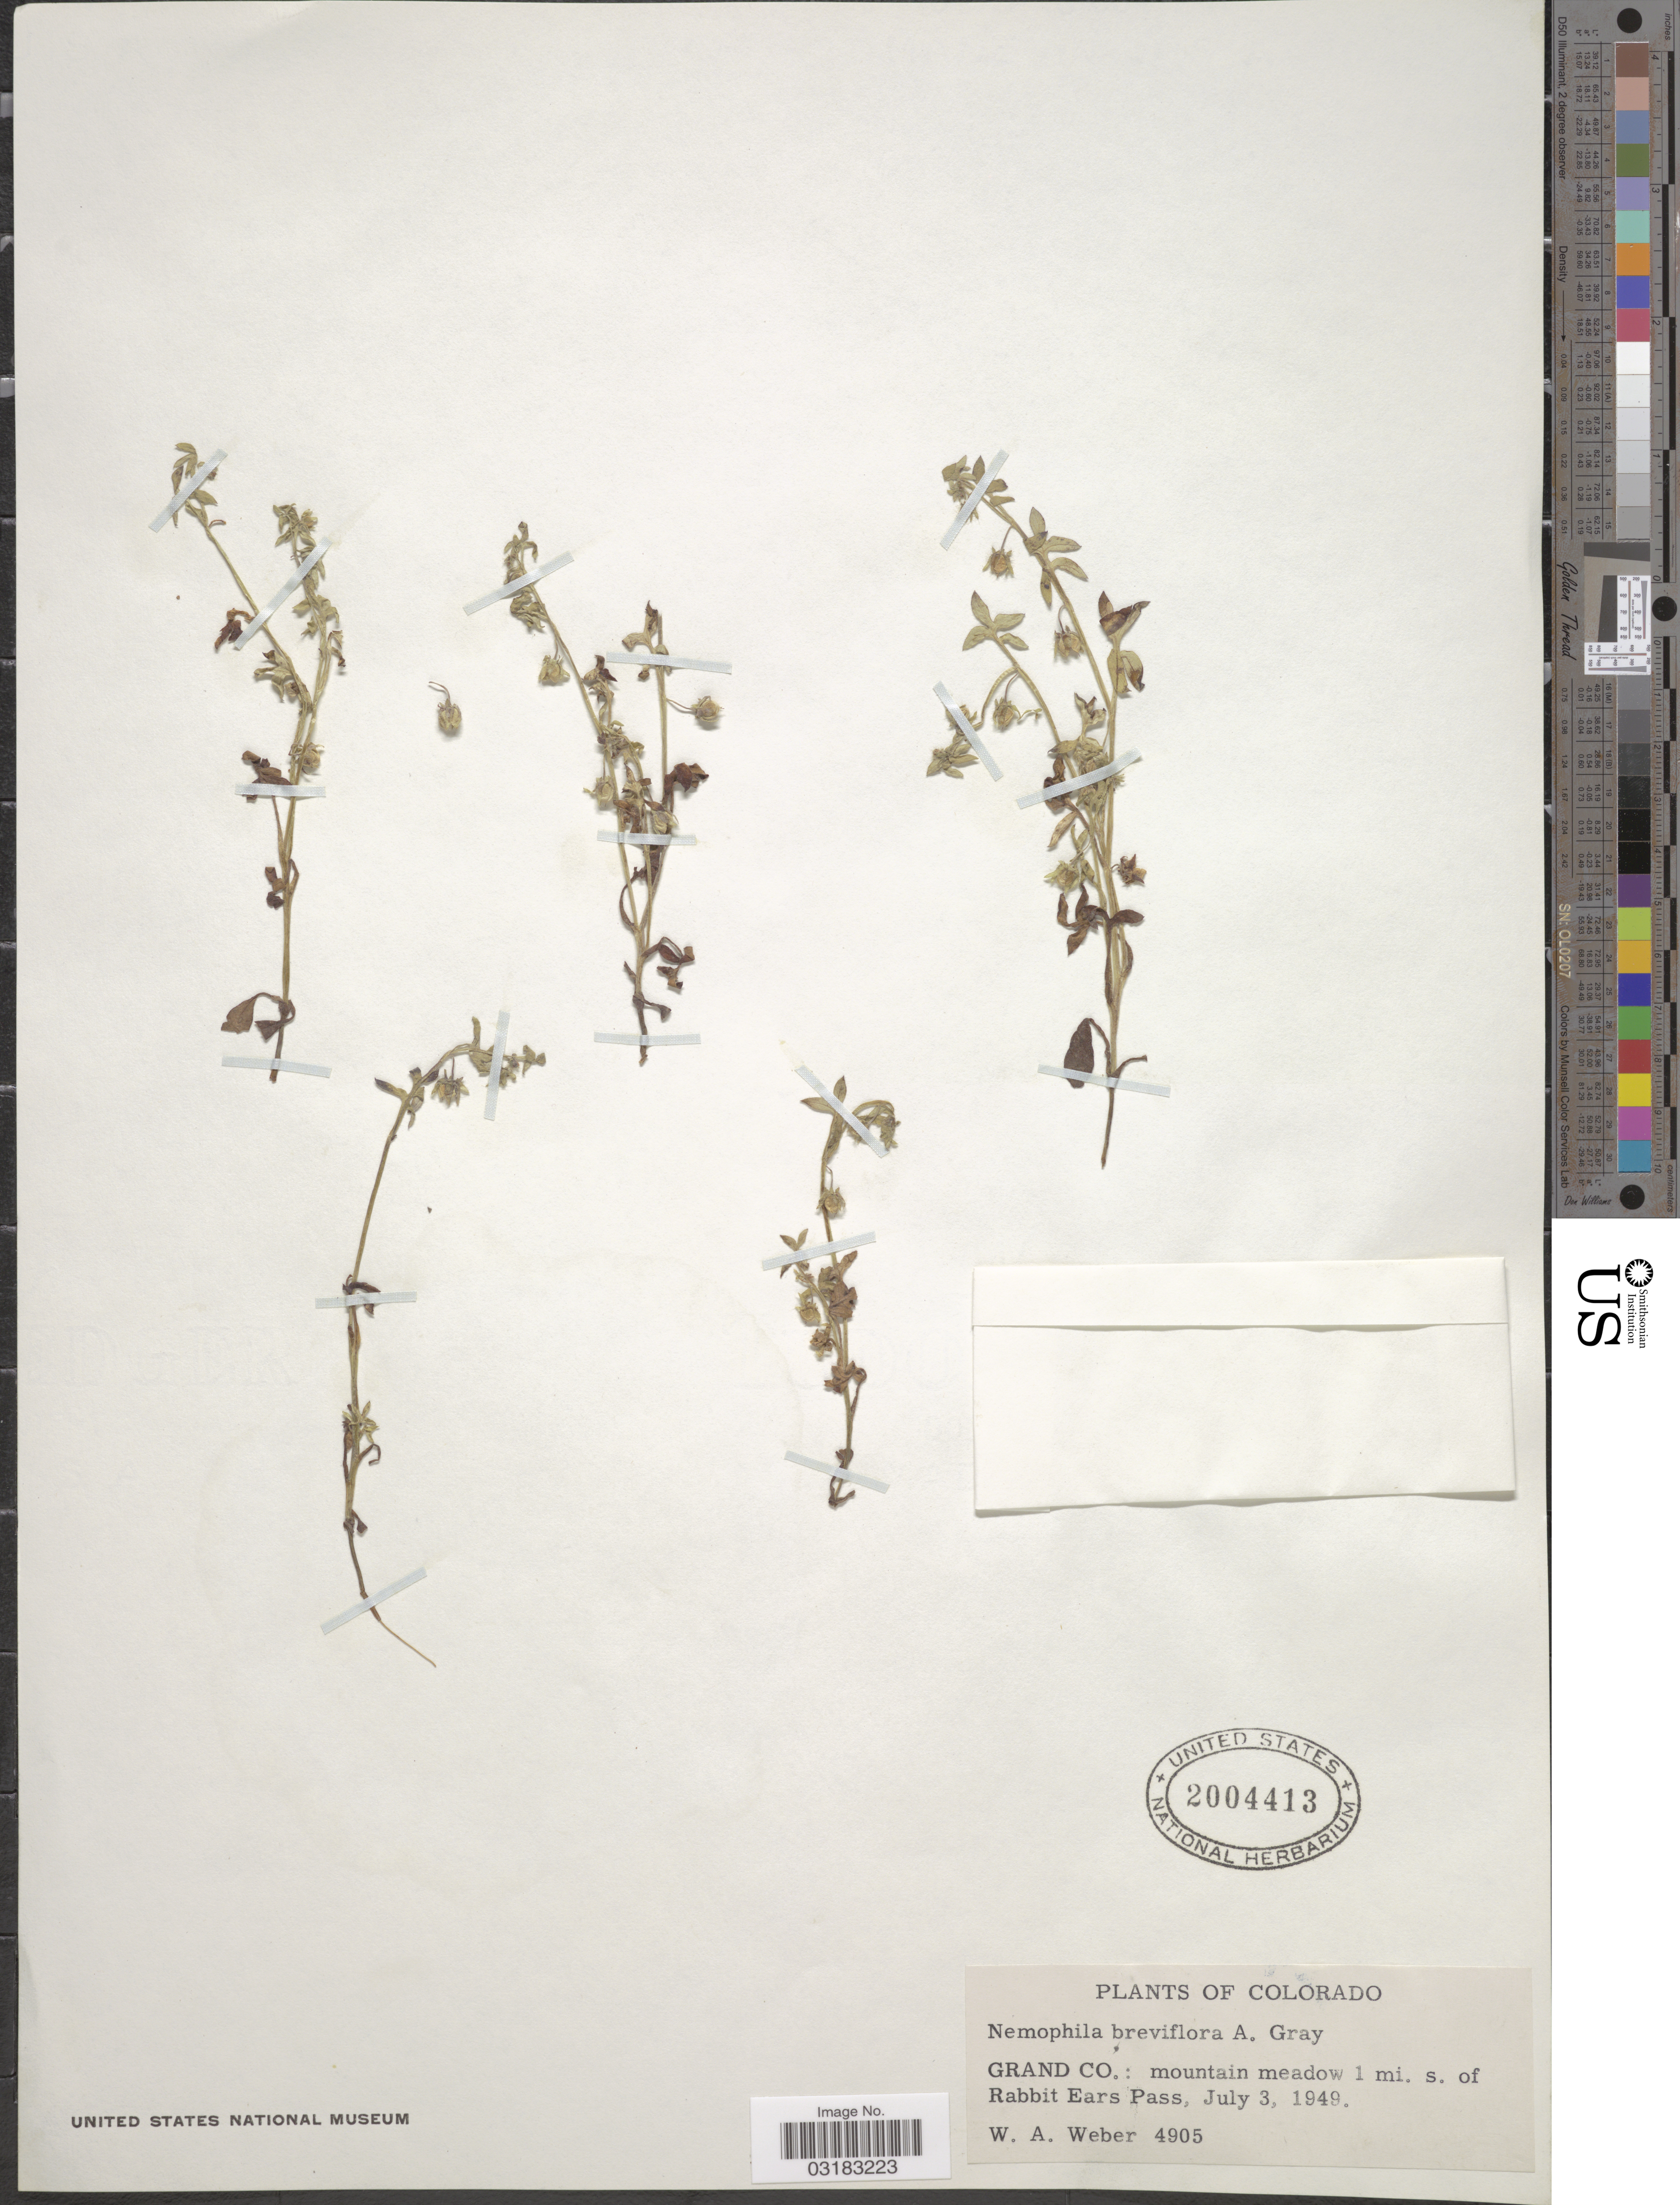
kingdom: Plantae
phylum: Tracheophyta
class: Magnoliopsida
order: Boraginales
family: Hydrophyllaceae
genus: Nemophila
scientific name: Nemophila breviflora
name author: A. Gray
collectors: W. A. Weber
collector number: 4905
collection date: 1949-07-03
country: United States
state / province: Colorado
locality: Grand Co.: mountain meadow 1 mi. s. of Rabbit Ears Pass.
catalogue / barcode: US 2004413